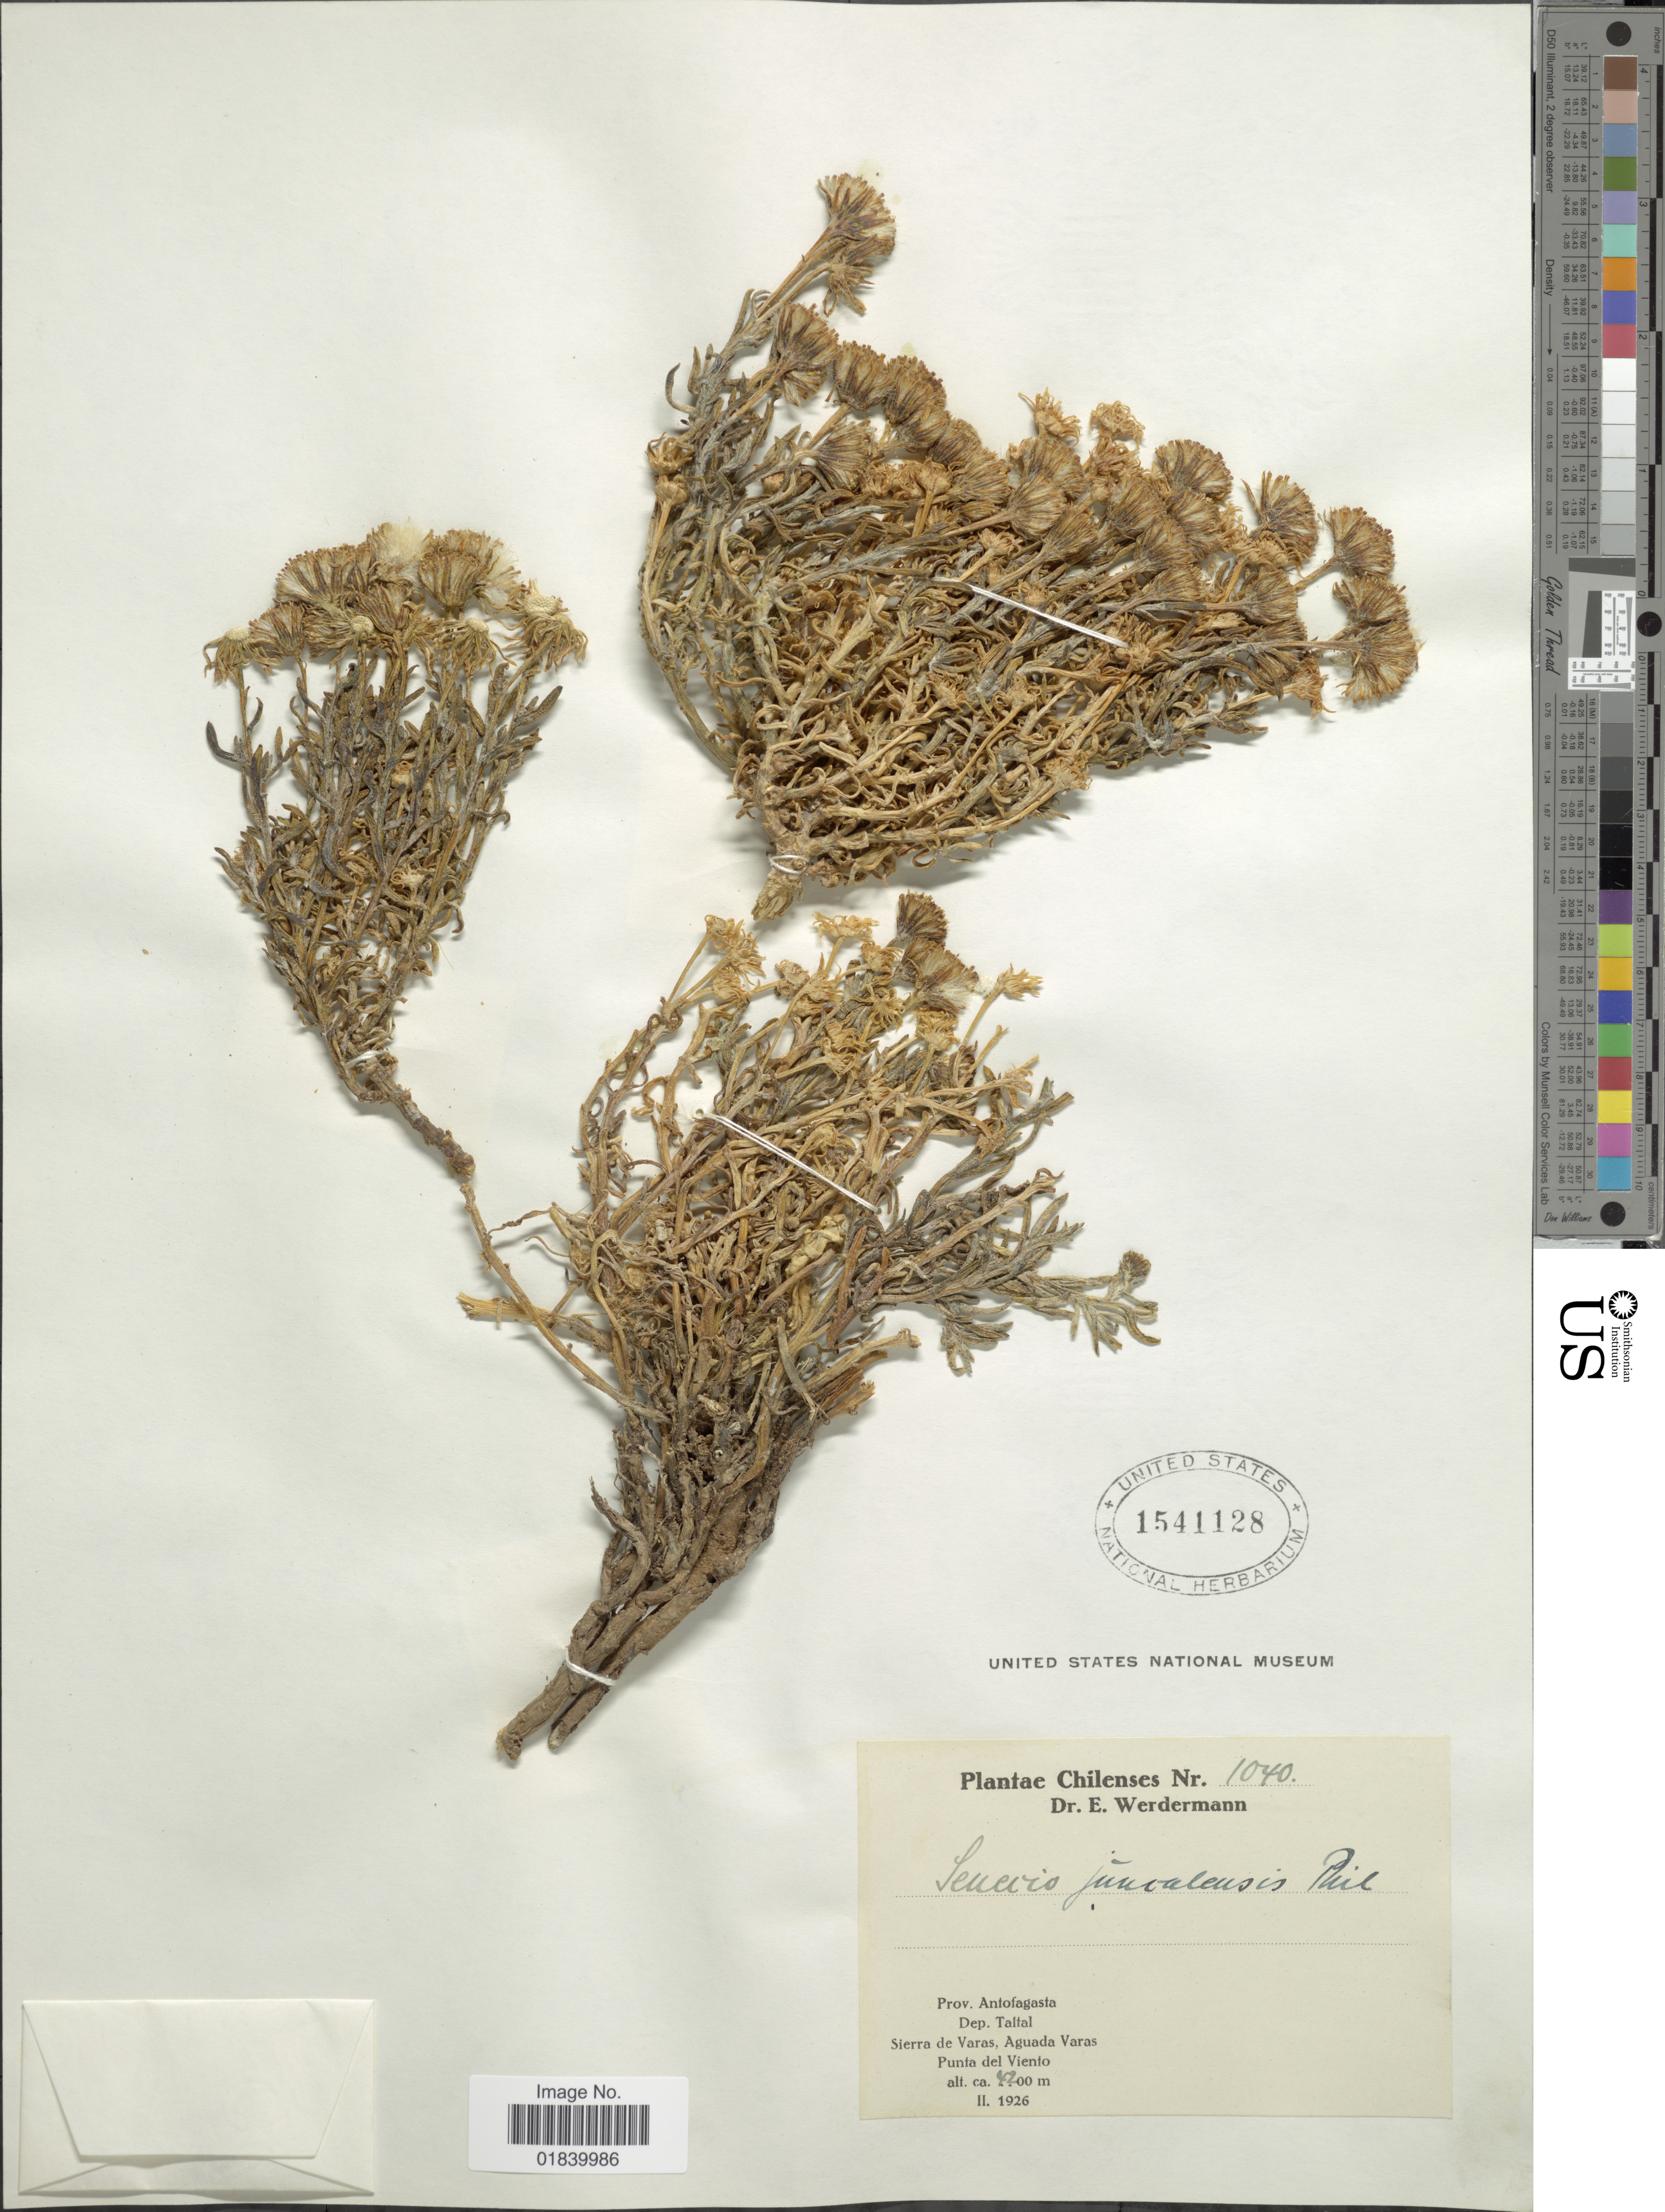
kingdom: Plantae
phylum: Tracheophyta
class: Magnoliopsida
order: Asterales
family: Asteraceae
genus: Senecio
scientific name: Senecio chrysolepis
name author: Phil.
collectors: E. Werdermann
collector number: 1040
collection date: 1926-02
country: Chile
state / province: Antofagasta (II)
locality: Prov. Antofagasta, Dep. Taltal. Sierra de Varas, Aguada Varas. Punta del Viento.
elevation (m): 4200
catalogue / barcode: US 1541128